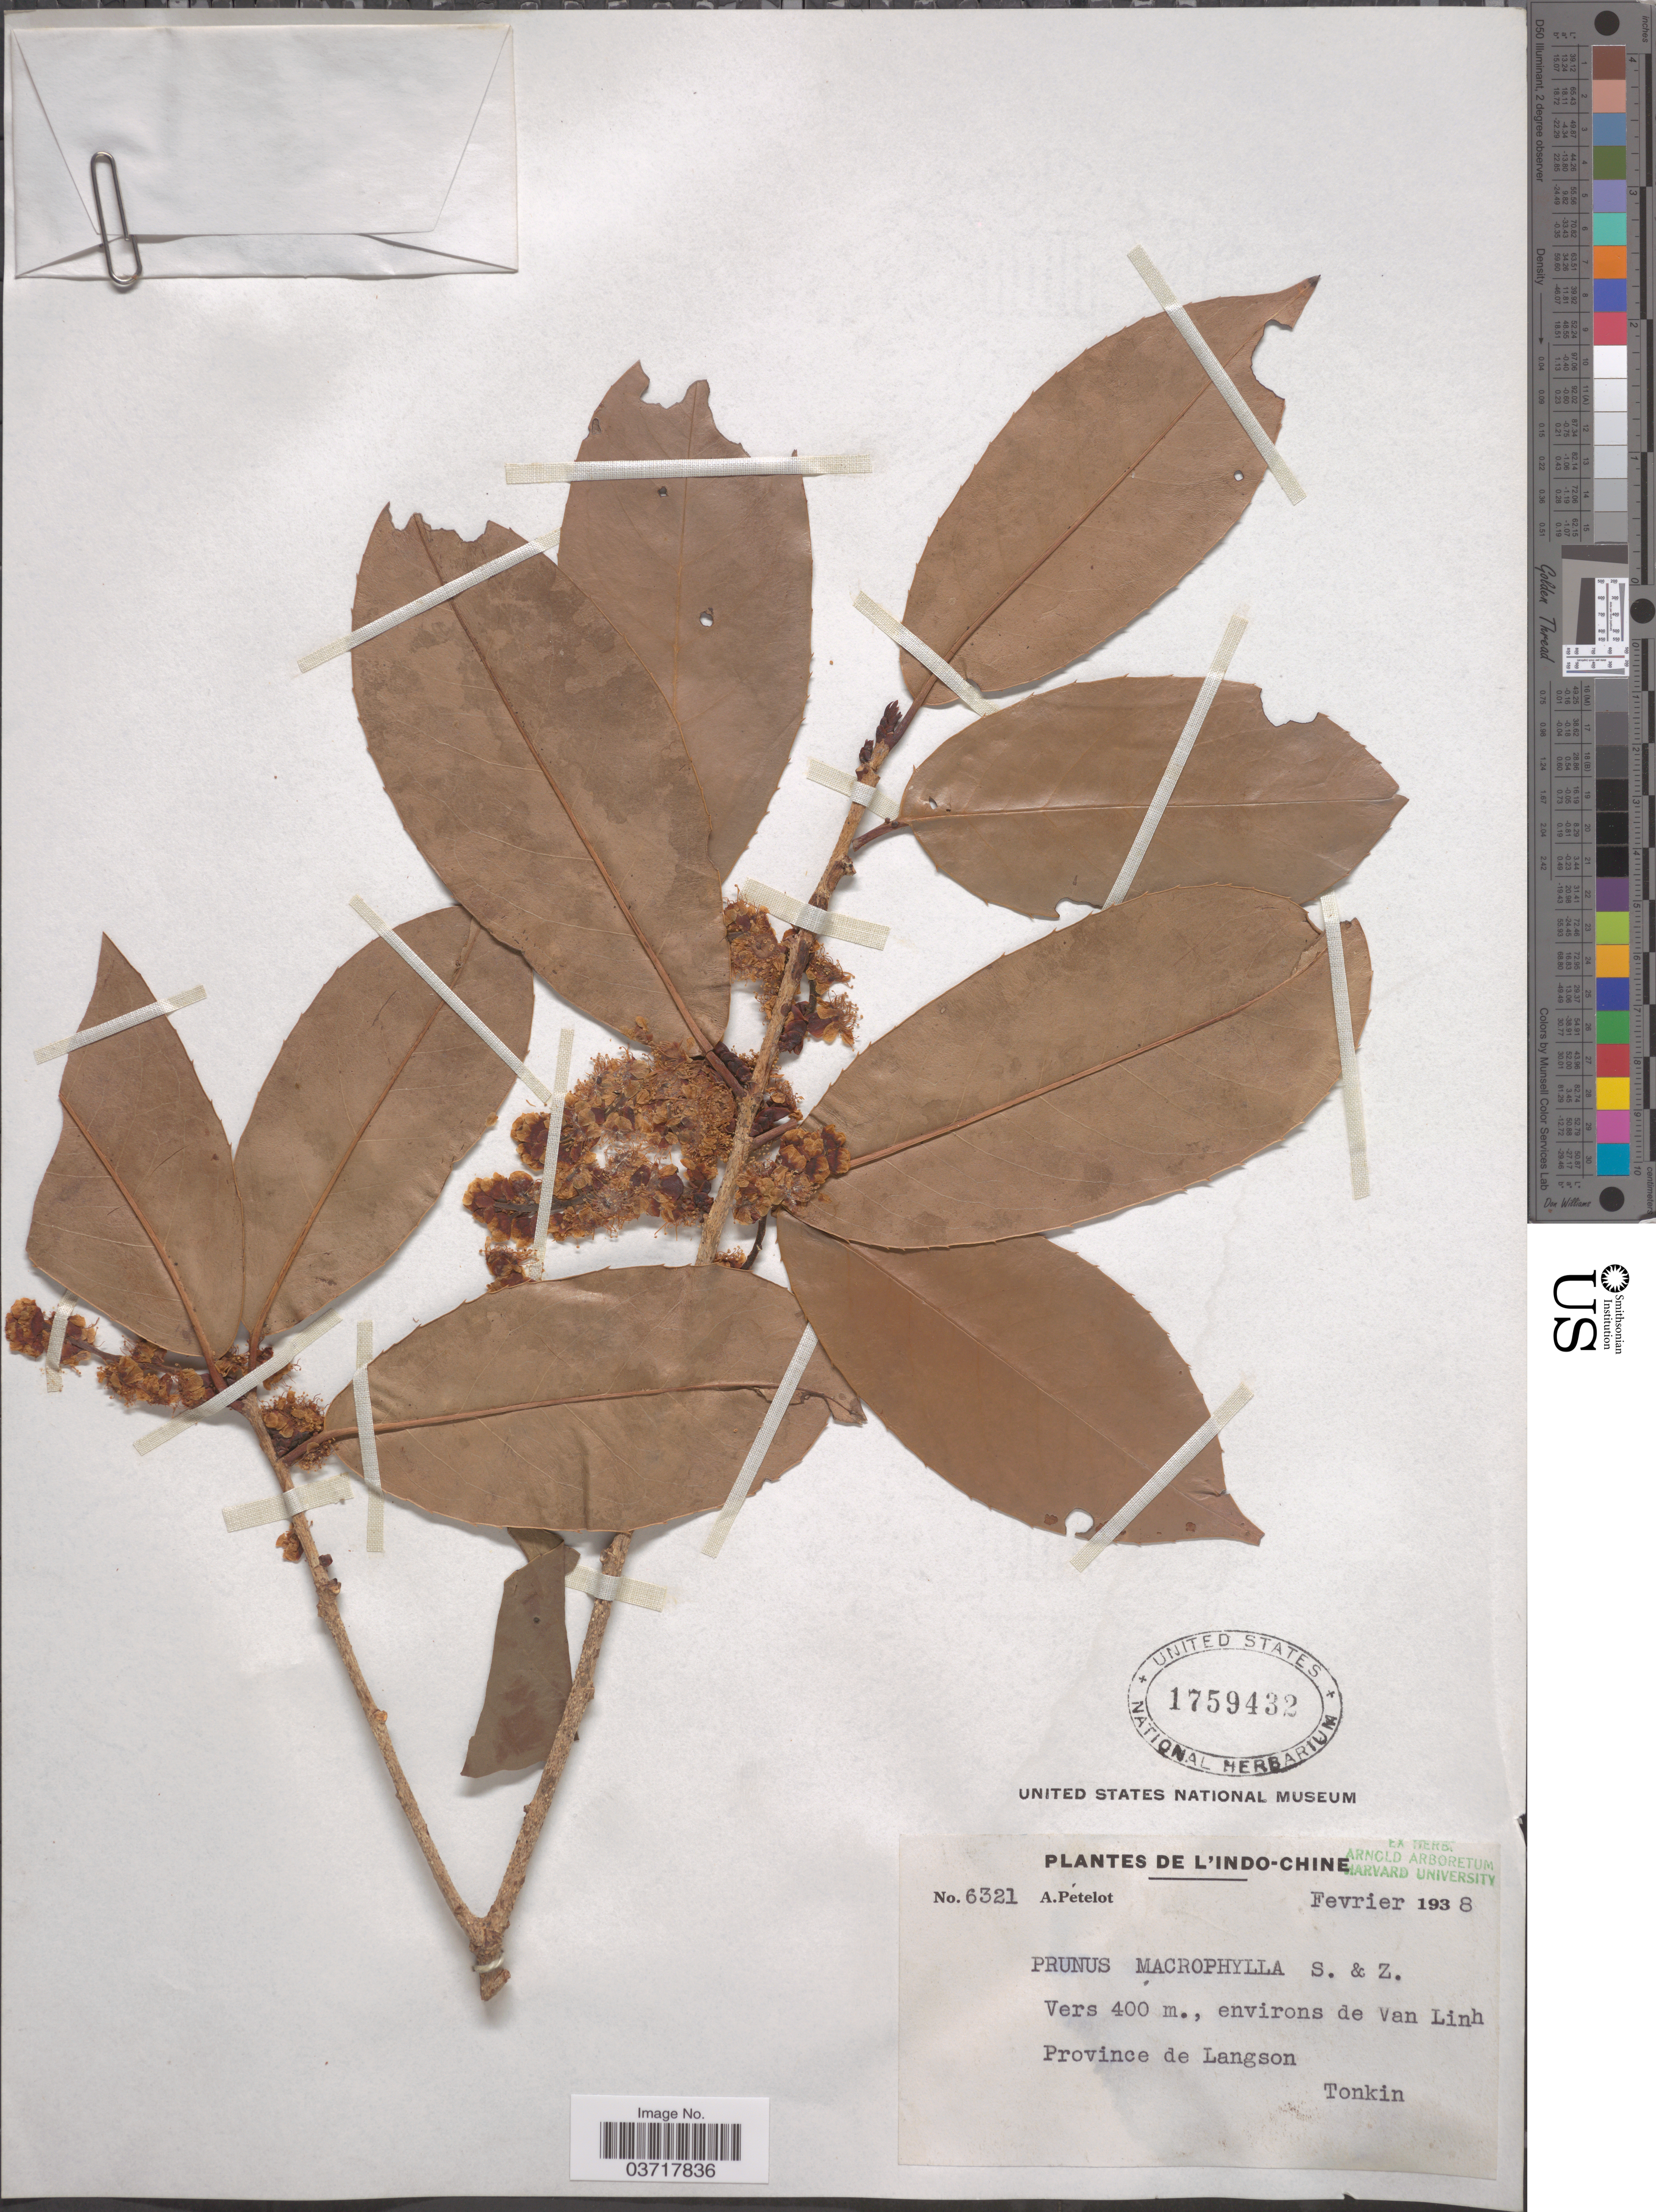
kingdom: Plantae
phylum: Tracheophyta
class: Magnoliopsida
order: Rosales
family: Rosaceae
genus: Prunus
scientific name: Prunus macrophylla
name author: Poir.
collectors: A. Petelot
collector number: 6321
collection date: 1938-02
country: Vietnam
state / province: Lang Son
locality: Indo-Chine. Environs de Van Linh. Province de Langson. Tonkin.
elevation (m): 400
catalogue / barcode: US 1759432